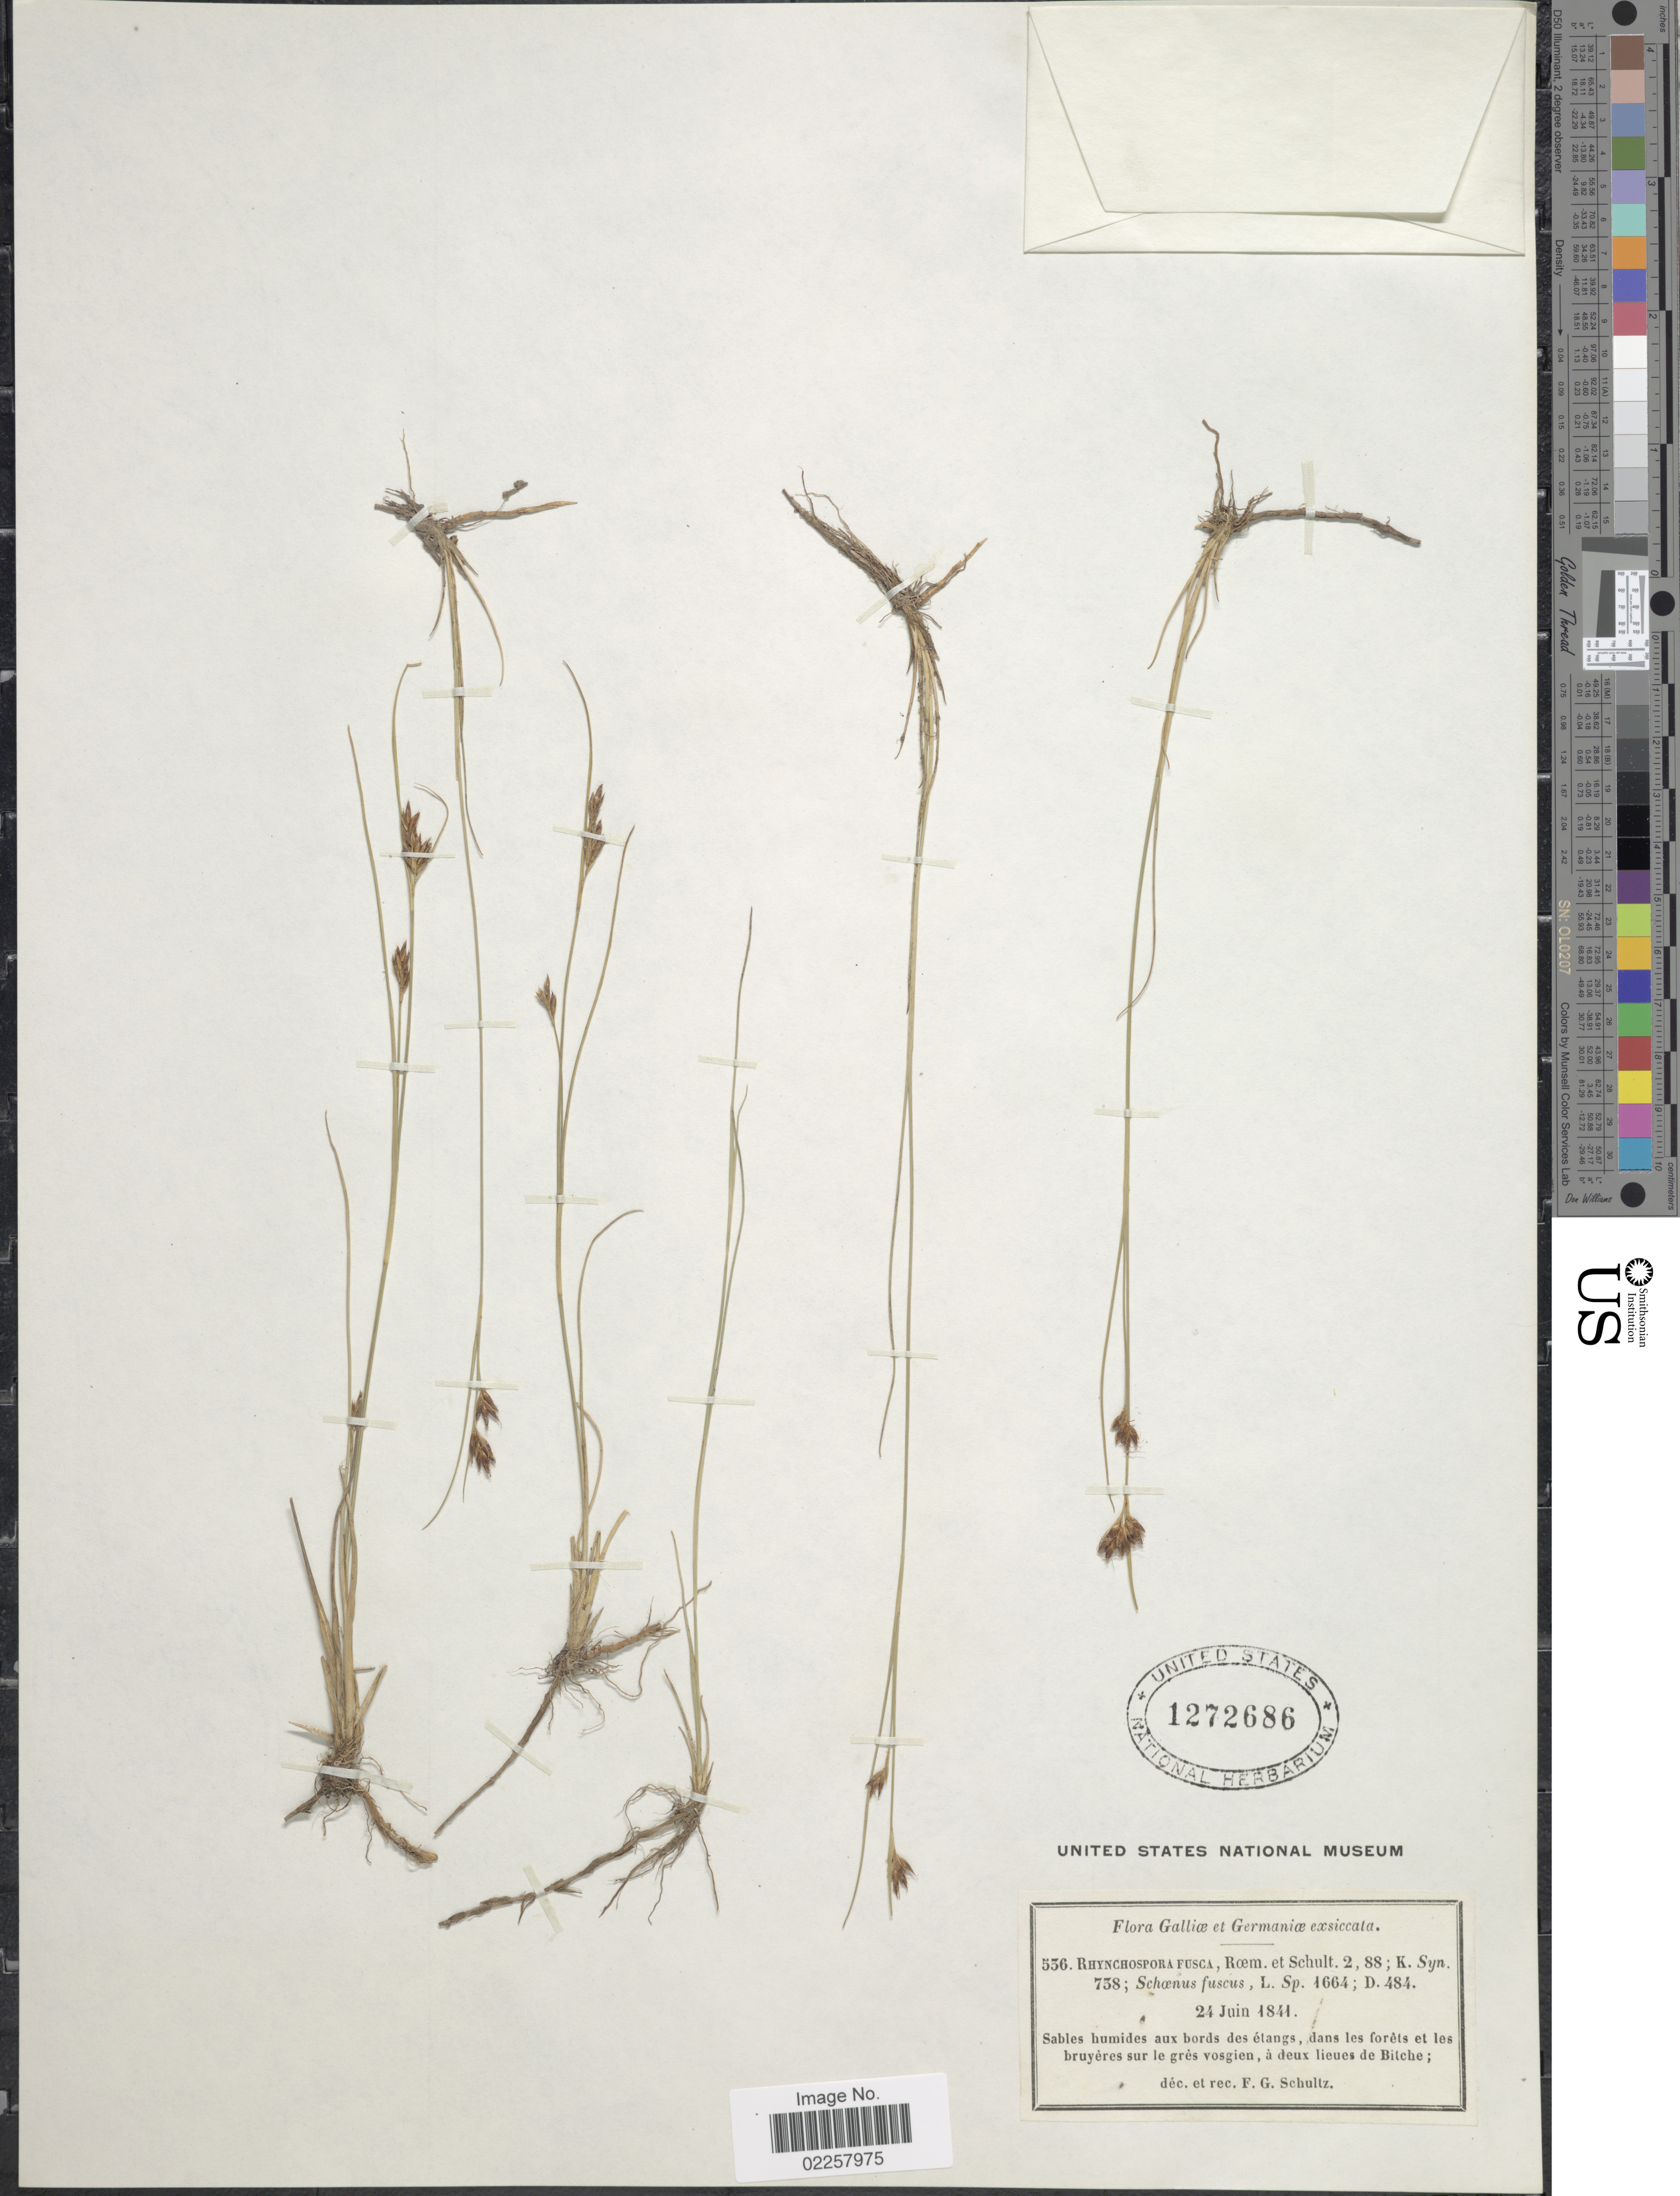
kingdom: Plantae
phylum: Tracheophyta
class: Liliopsida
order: Poales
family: Cyperaceae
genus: Rhynchospora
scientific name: Rhynchospora fusca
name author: (L.) W.T. Aiton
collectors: F. Schultz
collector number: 556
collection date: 1841-06-24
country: France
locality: Galliae et Germaniae, Sables humides aux bords des etangs, dans les forets et les bruyeres sur le vosgien, a deux lieues de Bitche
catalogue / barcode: US 1272686